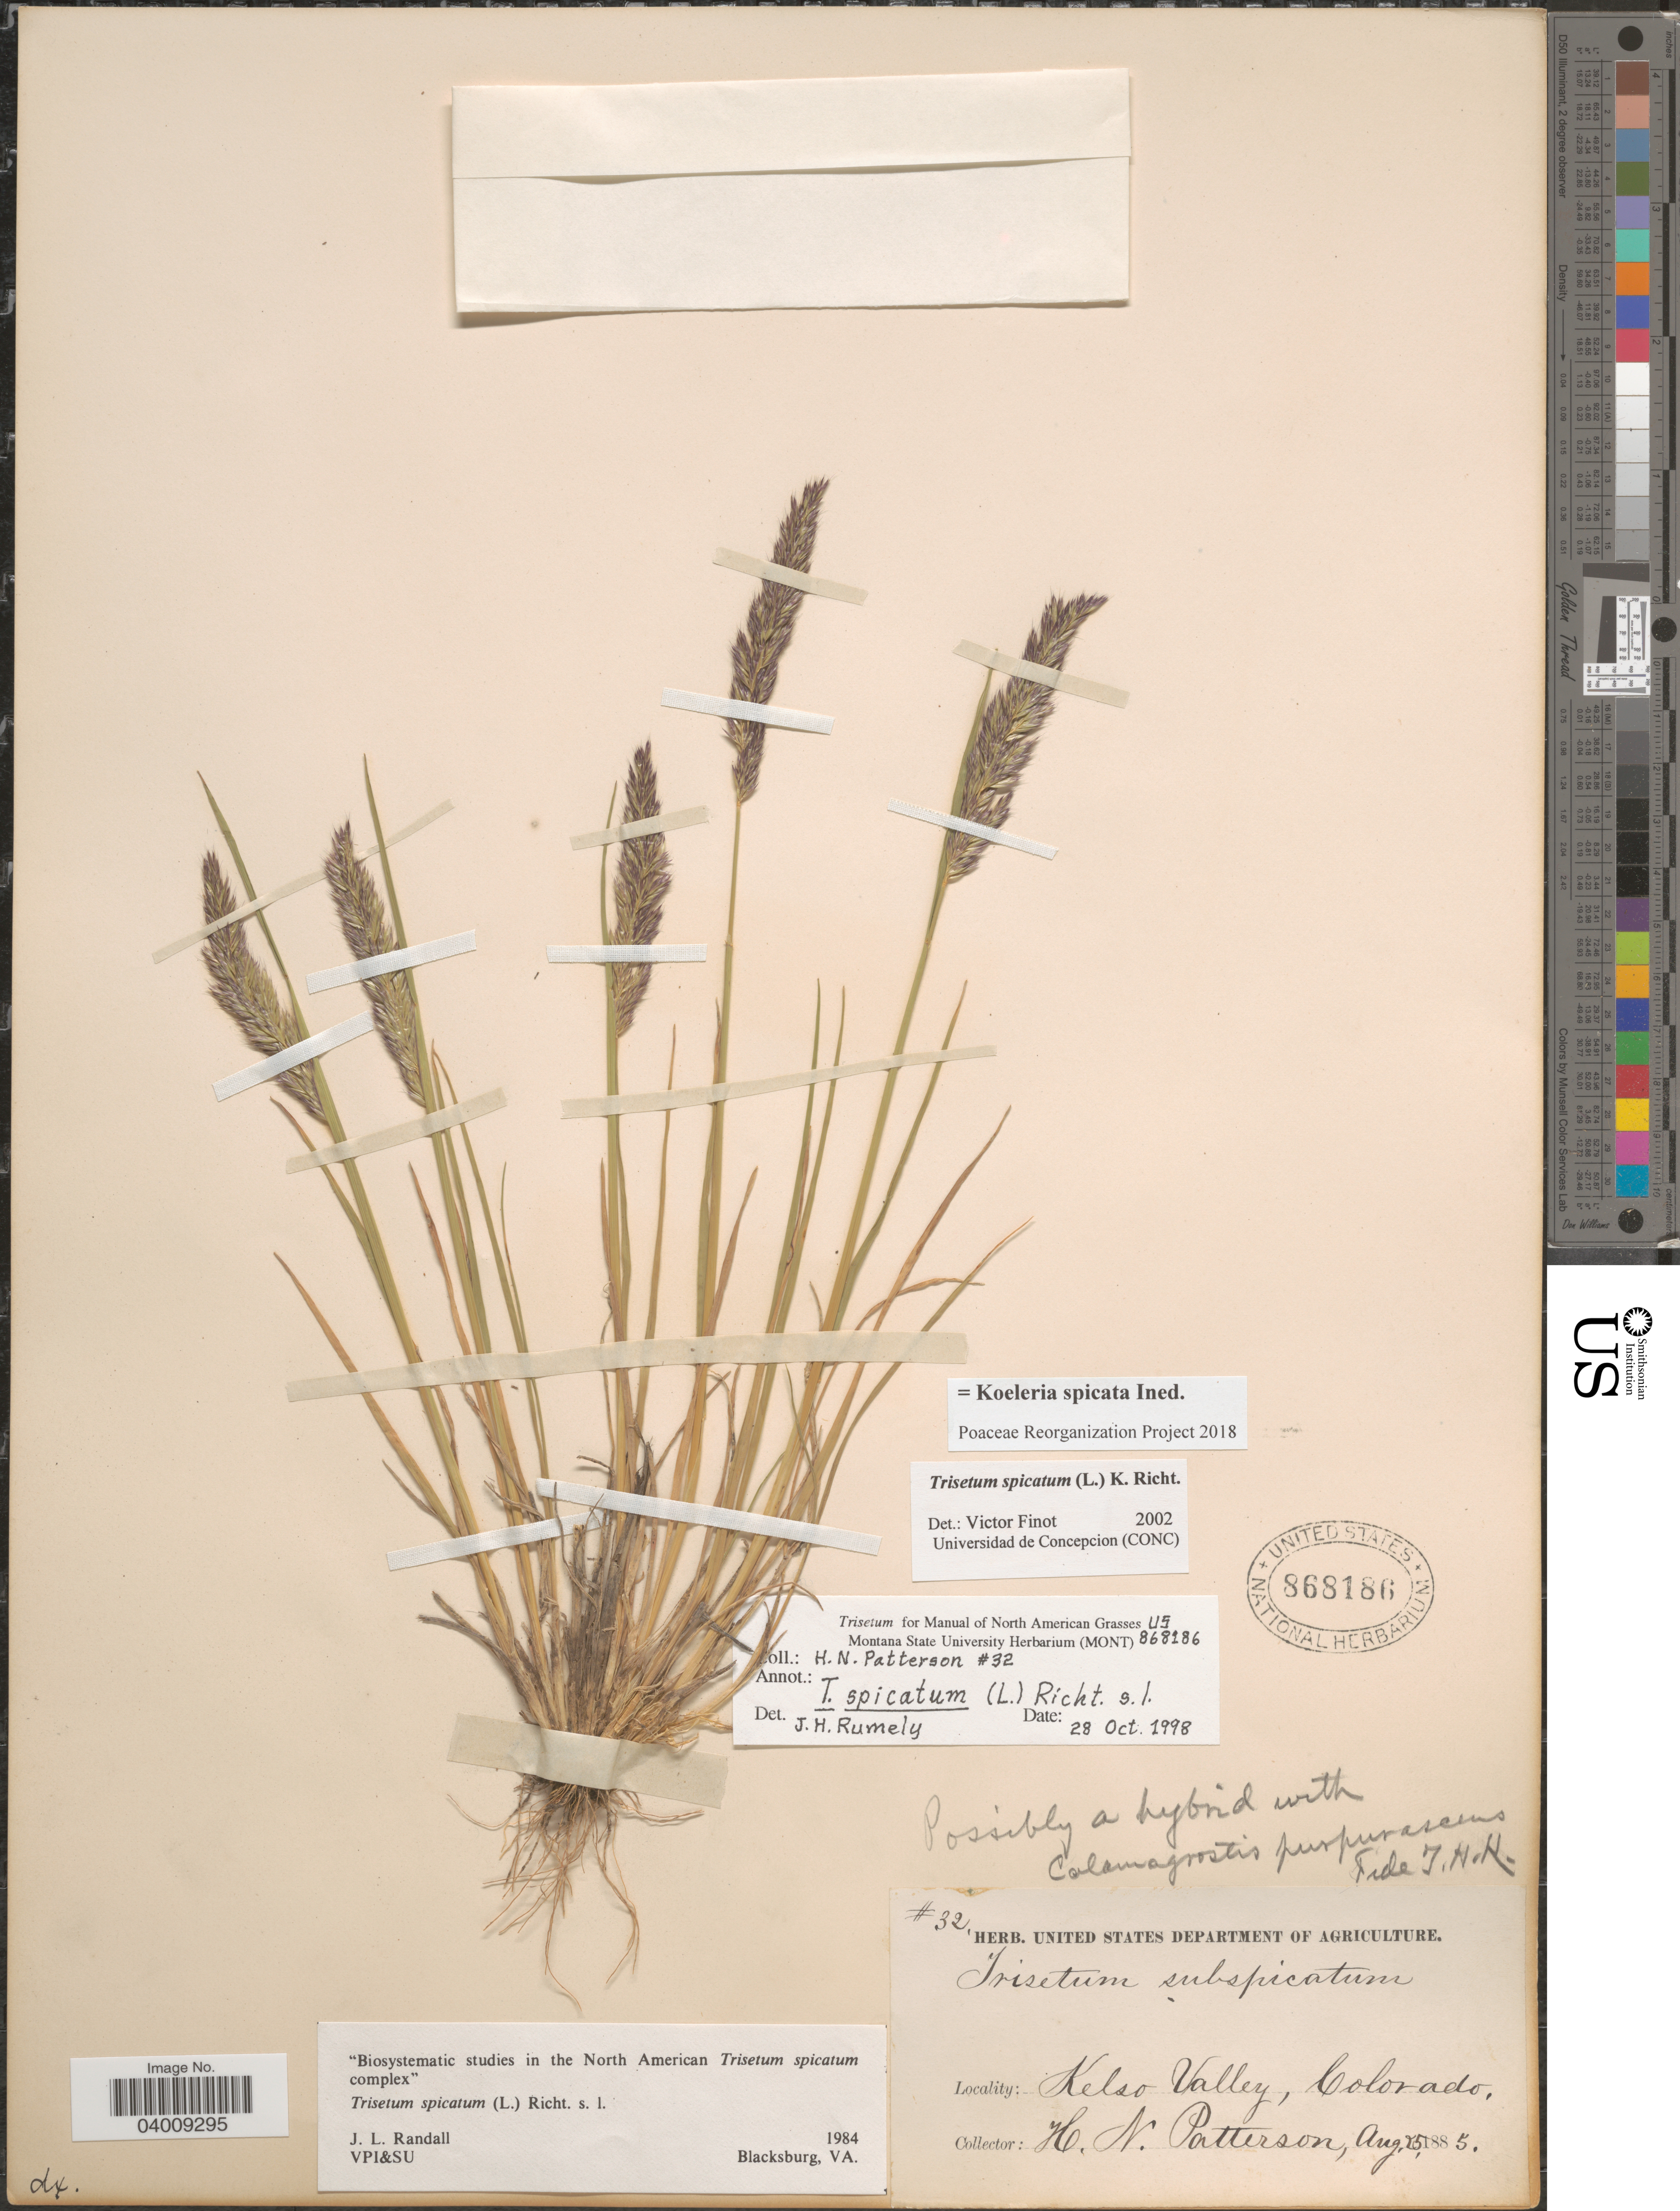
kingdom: Plantae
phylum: Tracheophyta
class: Liliopsida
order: Poales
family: Poaceae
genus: Koeleria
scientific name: Koeleria spicata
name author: (L.) Barberá et al.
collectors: H. N. Patterson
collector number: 32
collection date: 1885-08-25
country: United States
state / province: Colorado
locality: Kelso Valley.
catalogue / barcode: US 868186